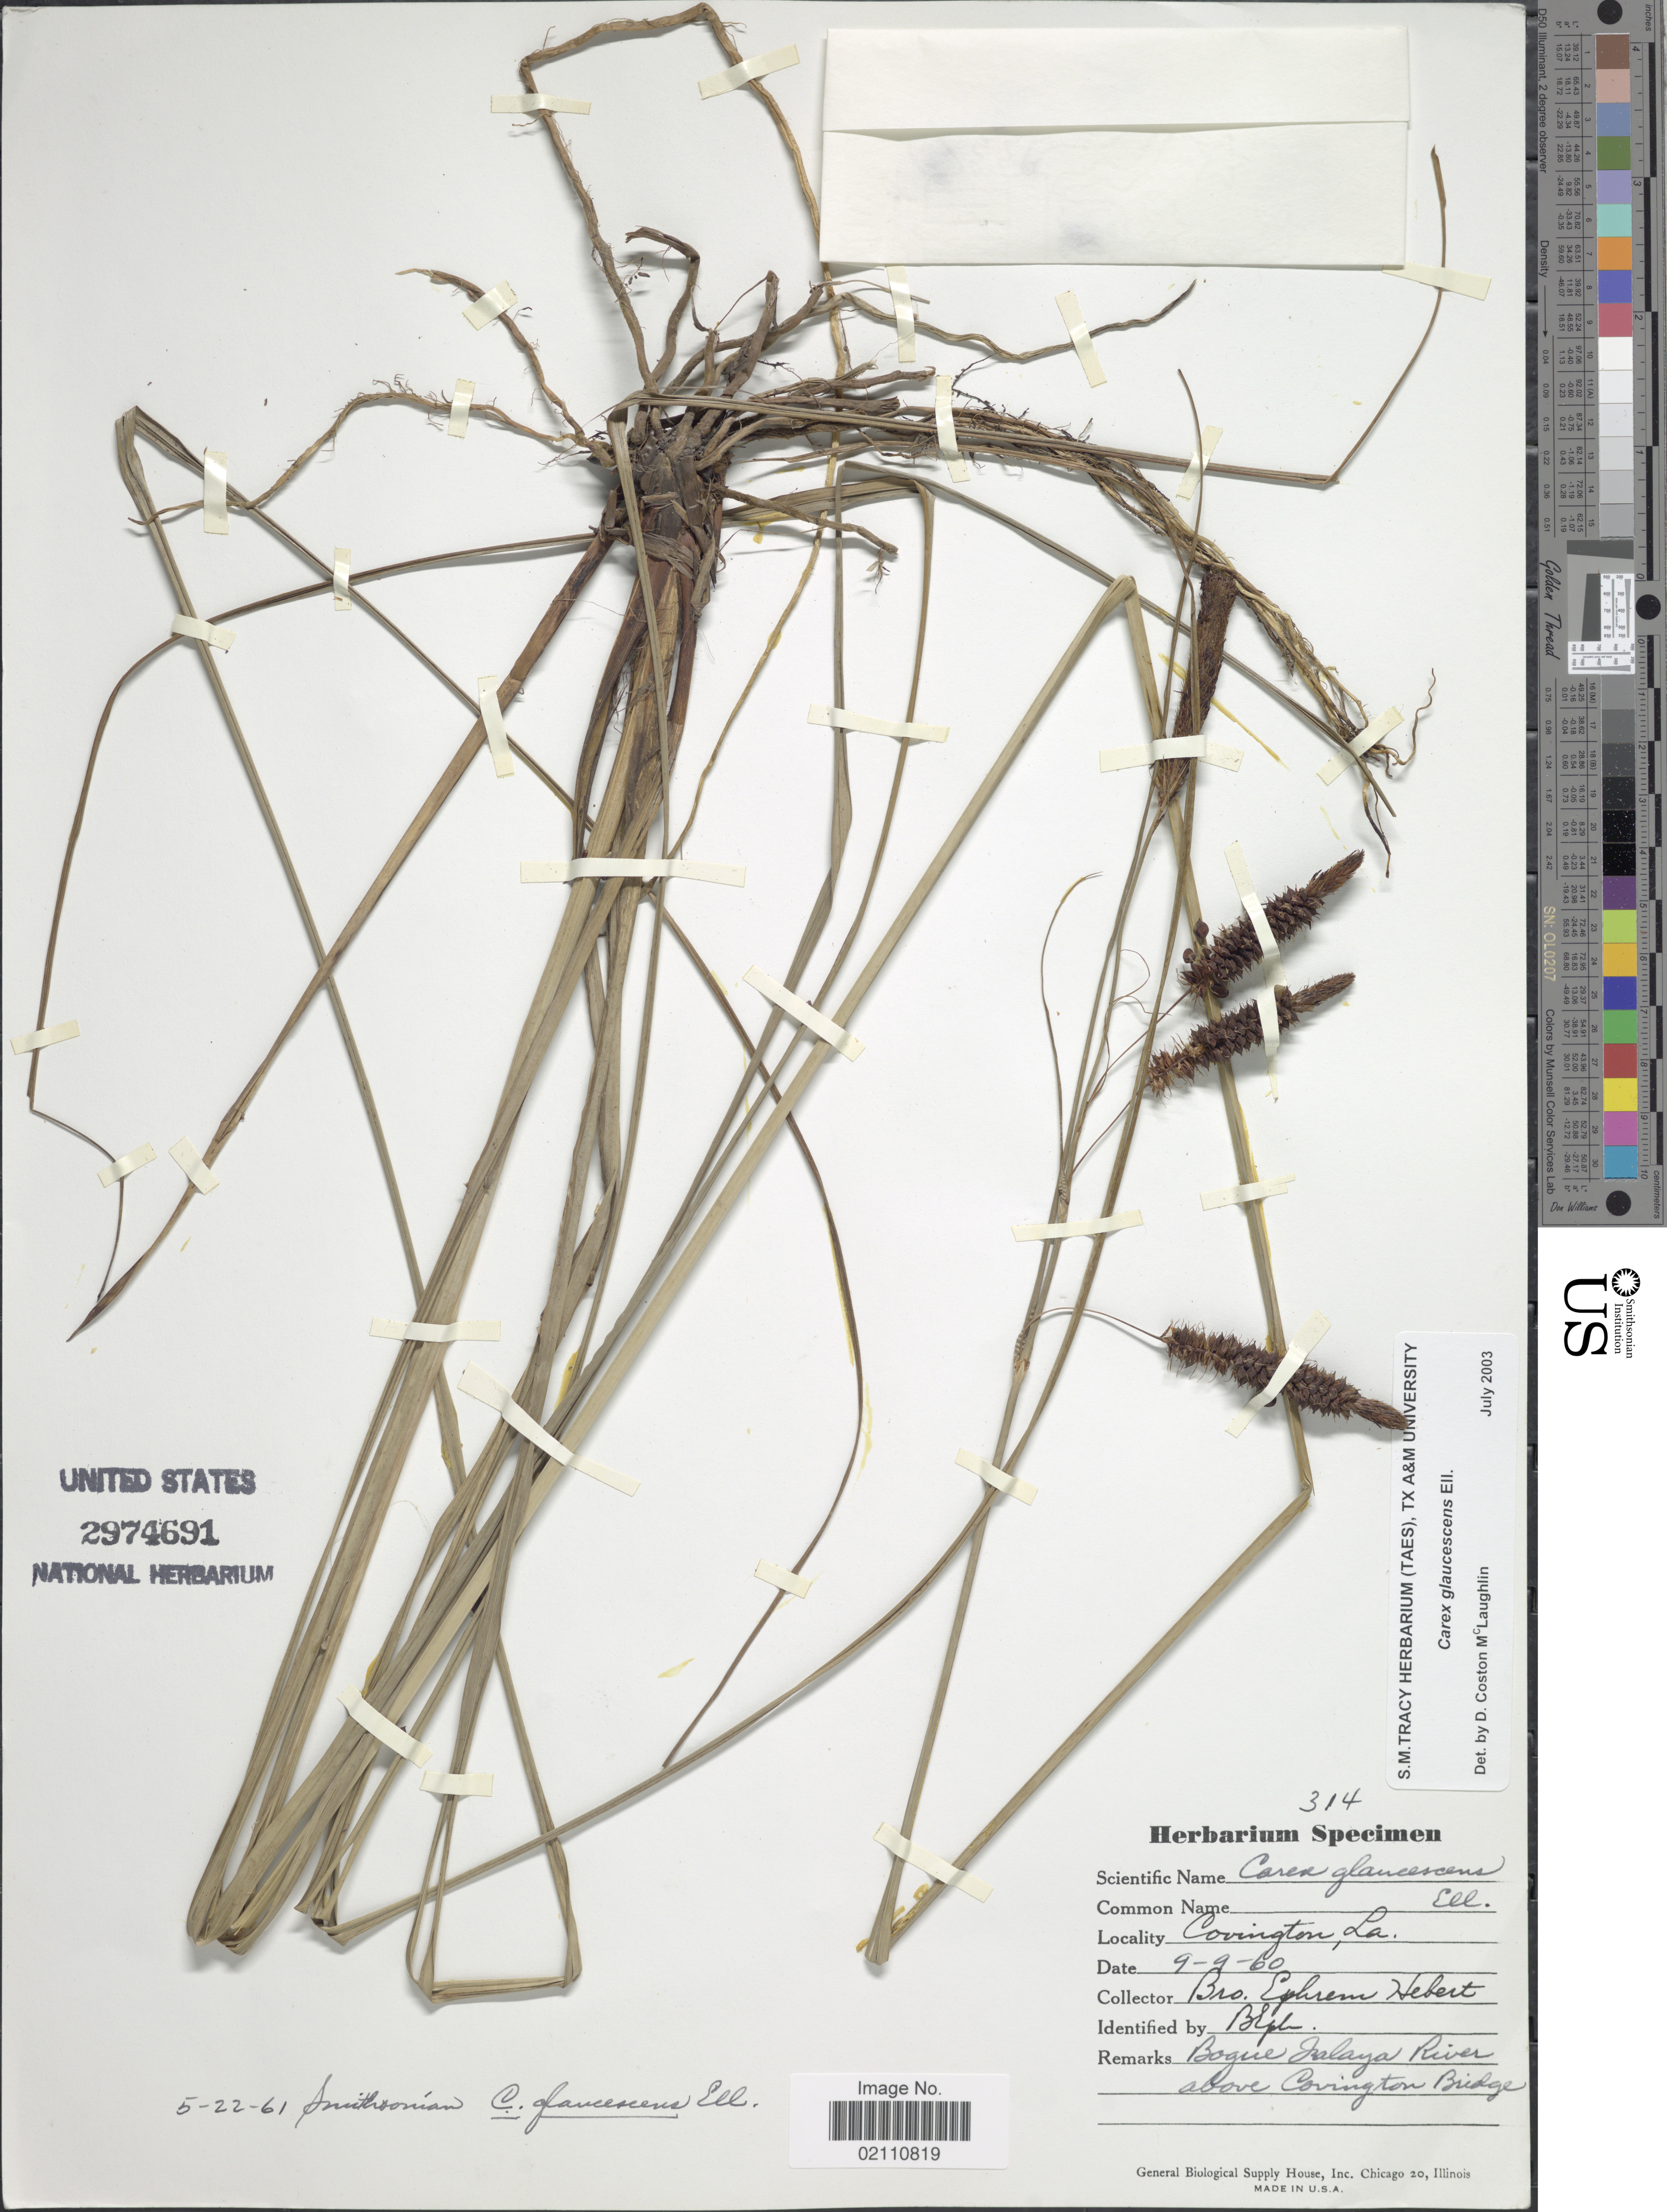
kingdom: Plantae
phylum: Tracheophyta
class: Liliopsida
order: Poales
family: Cyperaceae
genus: Carex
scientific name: Carex glaucescens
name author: Elliott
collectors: E. Hebert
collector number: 314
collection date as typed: Transcribed d/m/y: 9/9/60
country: United States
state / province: Louisiana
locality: Covington, Bogue Falaya River above Covington Bridge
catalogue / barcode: US 2974691